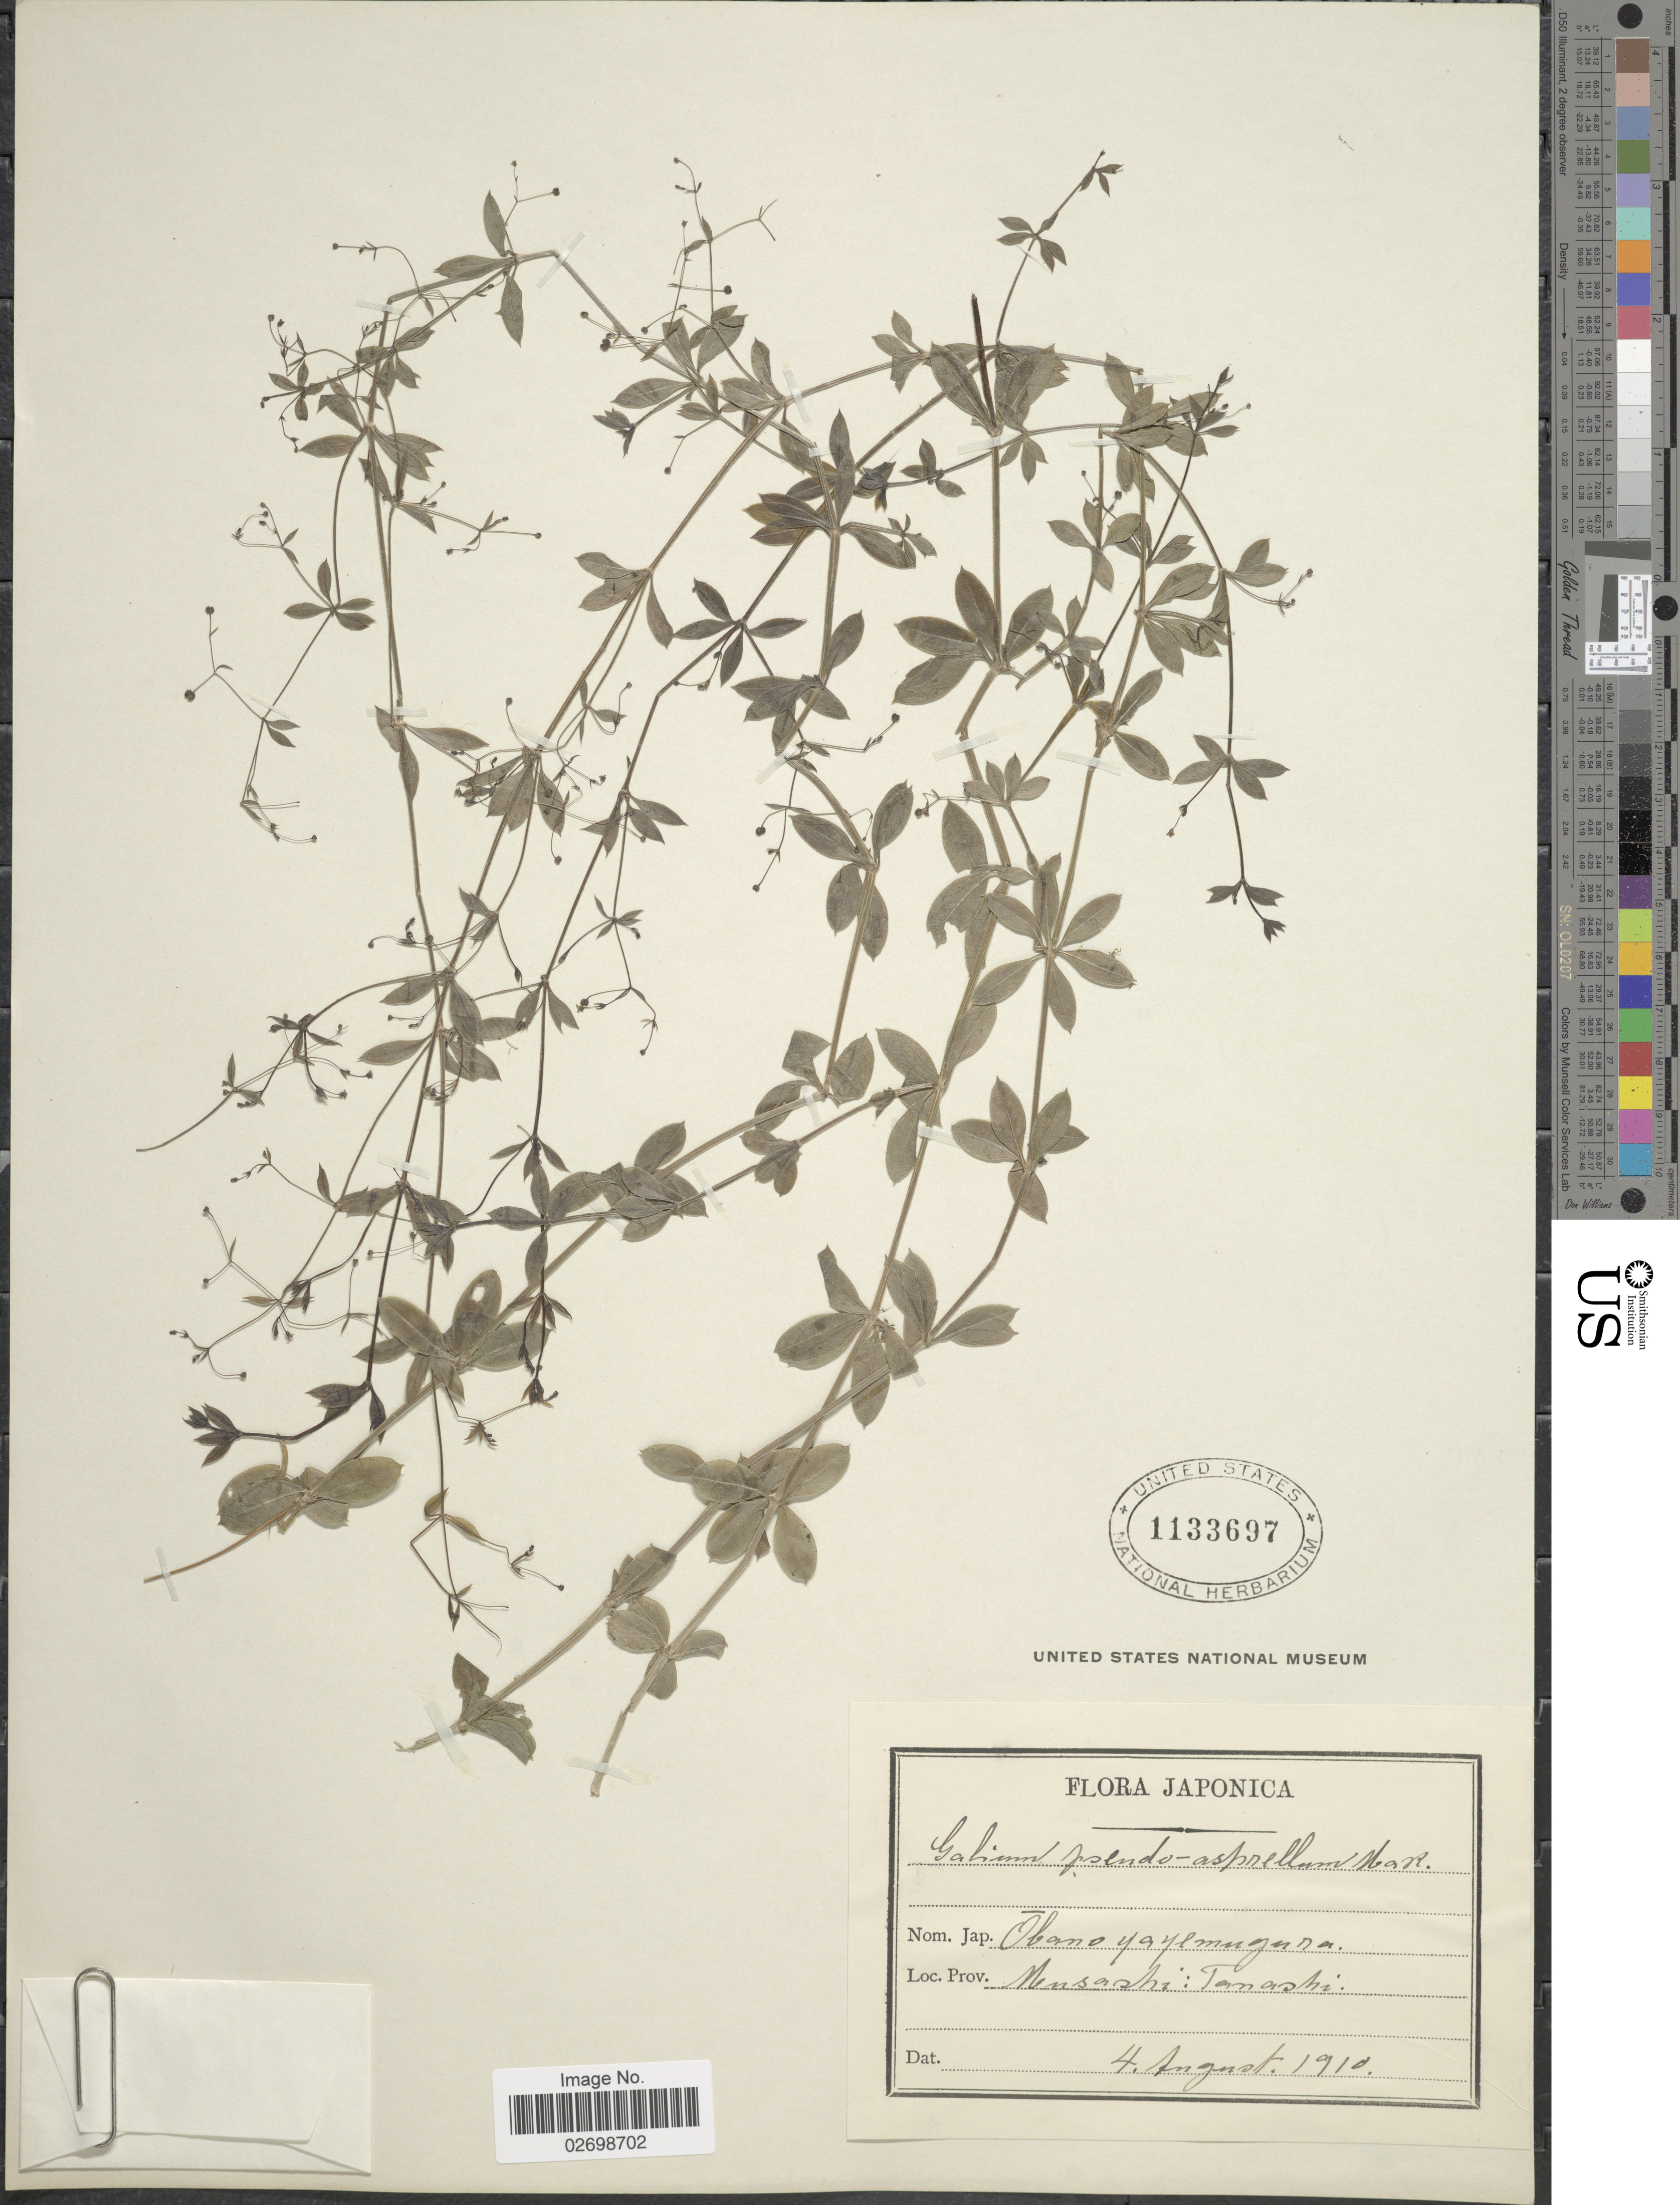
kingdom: Plantae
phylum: Tracheophyta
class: Magnoliopsida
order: Gentianales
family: Rubiaceae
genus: Galium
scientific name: Galium pseudoasprellum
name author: Makino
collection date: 1910-08-04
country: Japan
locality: Japonica, Musashi: Tanashi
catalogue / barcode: US 1133697